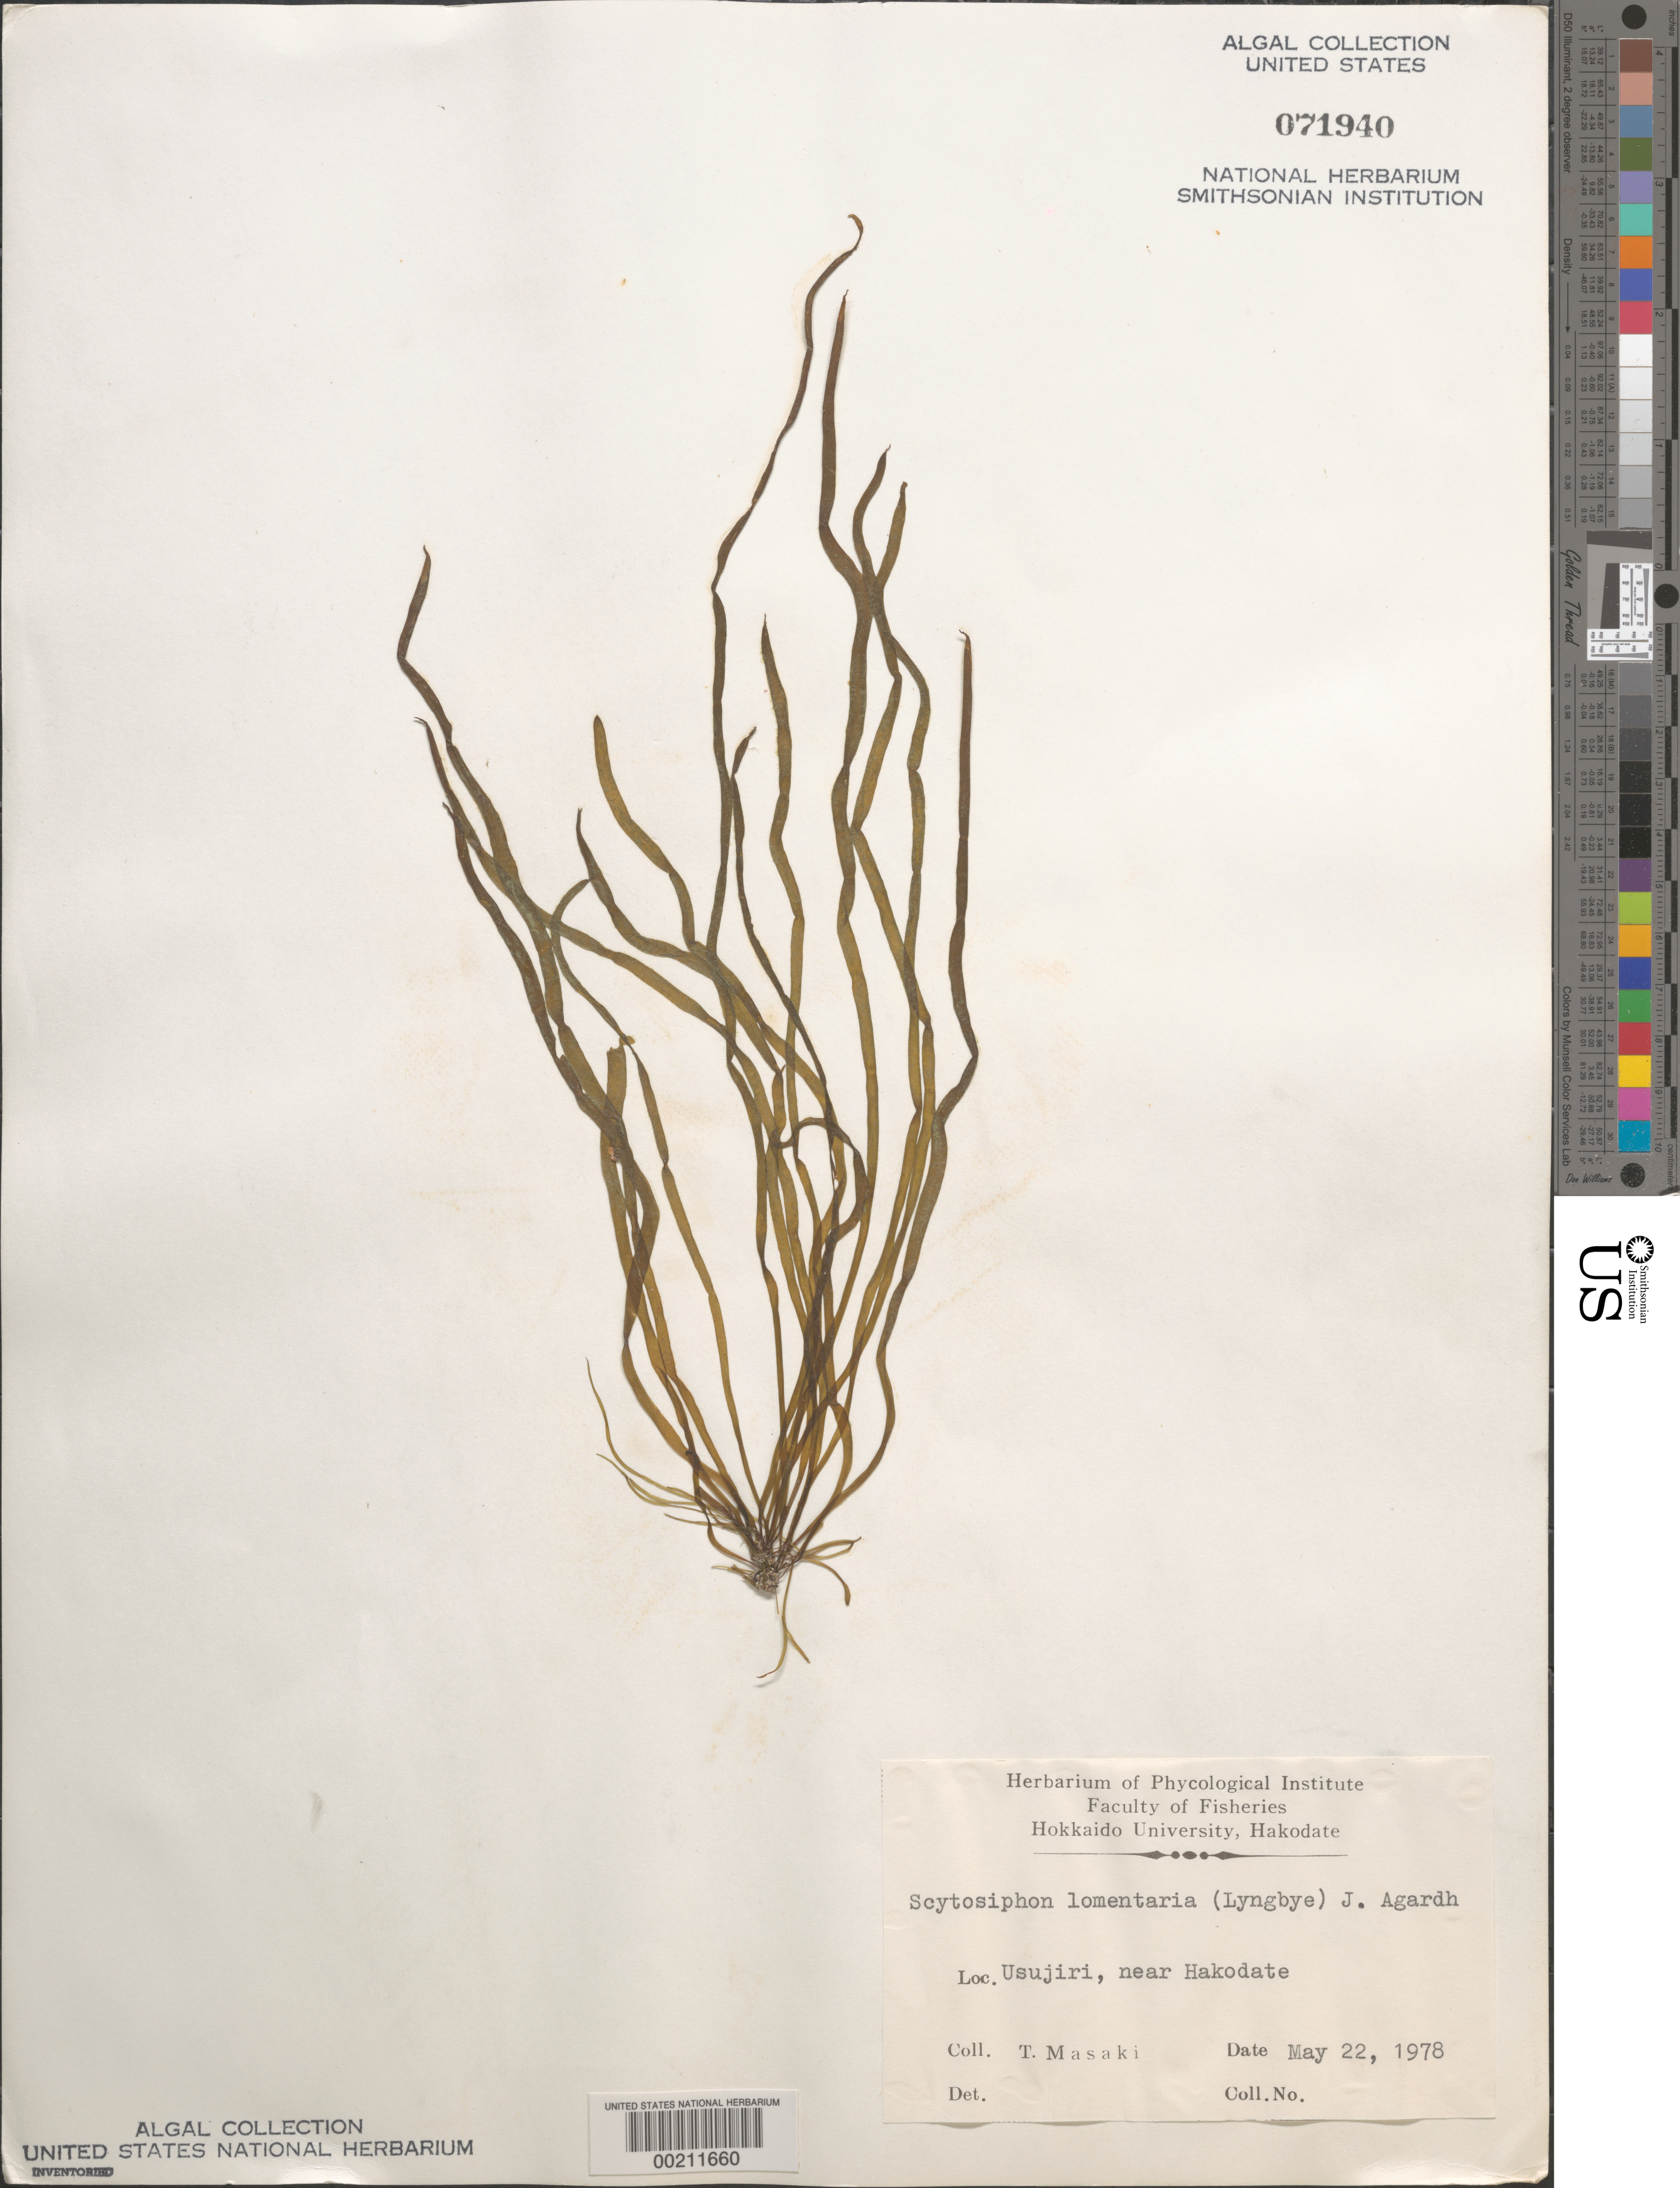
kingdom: Chromista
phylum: Ochrophyta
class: Phaeophyceae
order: Scytosiphonales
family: Scytosiphonaceae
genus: Scytosiphon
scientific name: Scytosiphon lomentaria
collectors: T. Masaki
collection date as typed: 22 May 1978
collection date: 1978-05-22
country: Japan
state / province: Hokkaido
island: Hokkaido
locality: Usujiri, near Hakodate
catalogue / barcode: US 71940